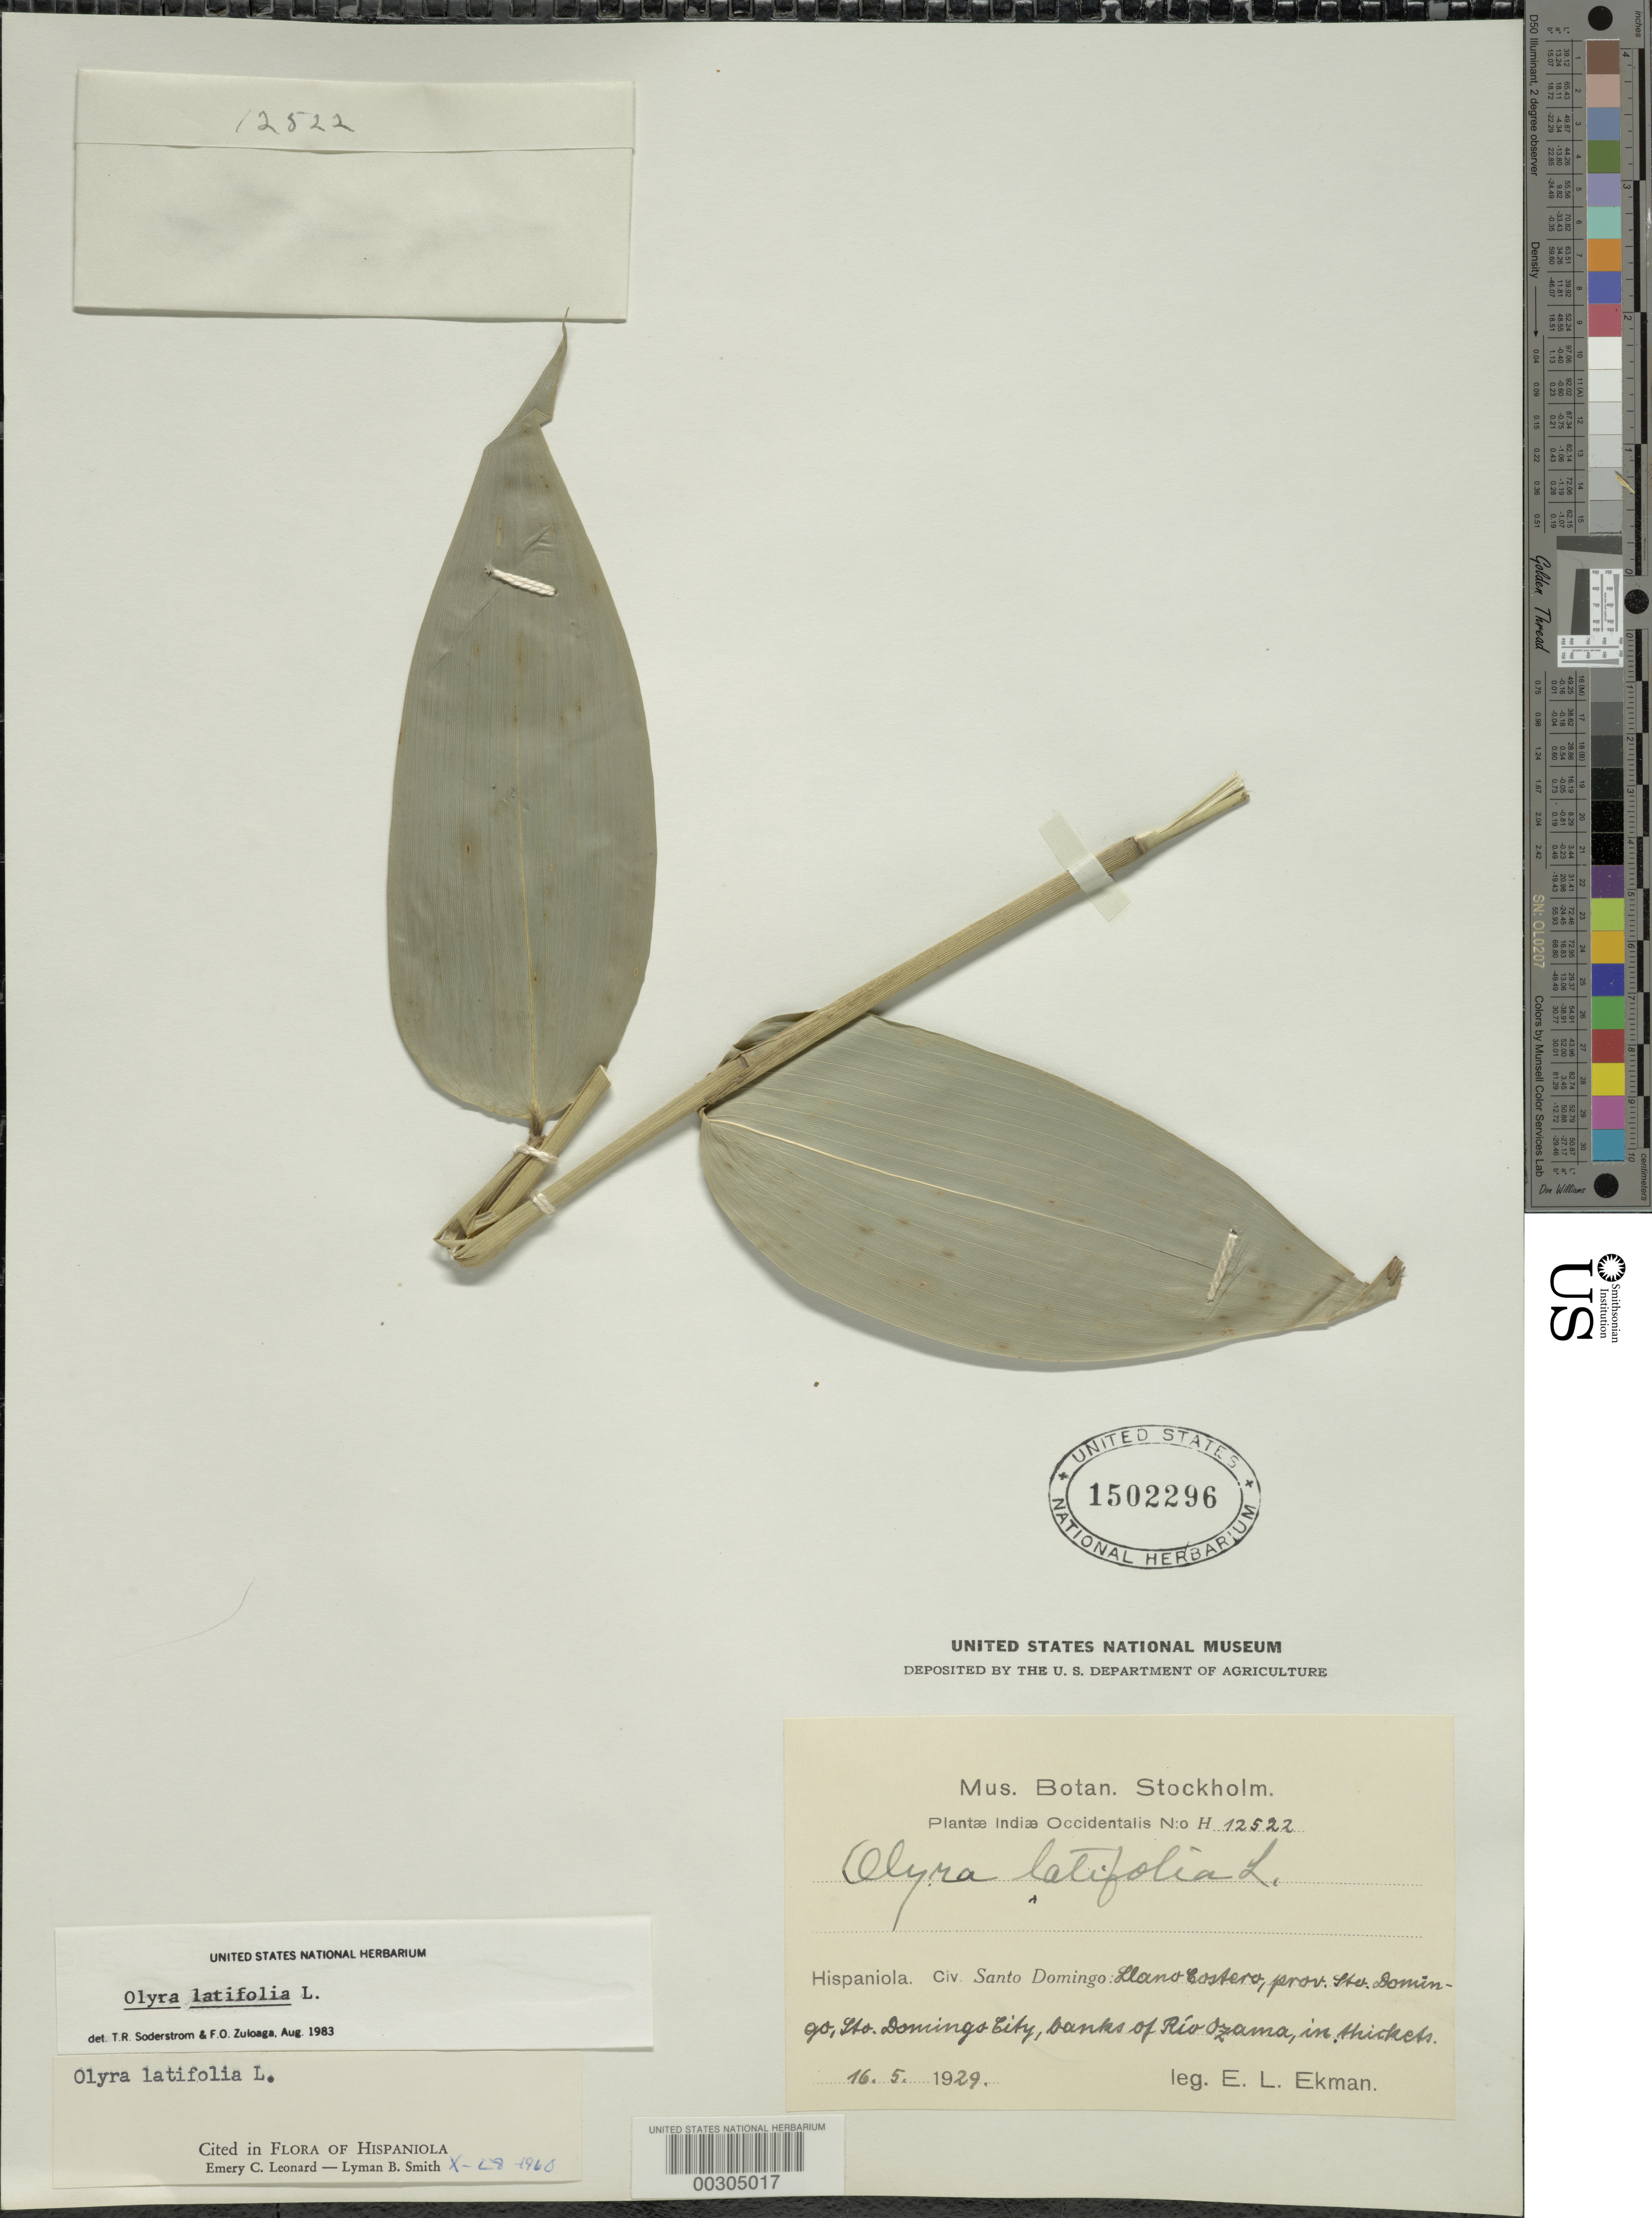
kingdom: Plantae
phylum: Tracheophyta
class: Liliopsida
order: Poales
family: Poaceae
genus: Olyra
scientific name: Olyra latifolia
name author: L.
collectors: E. L. Ekman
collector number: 12522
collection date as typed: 16 May 1929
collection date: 1929-05-16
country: Dominican Republic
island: Hispaniola Island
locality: Rio ozama, santo domingo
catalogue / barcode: US 1502296